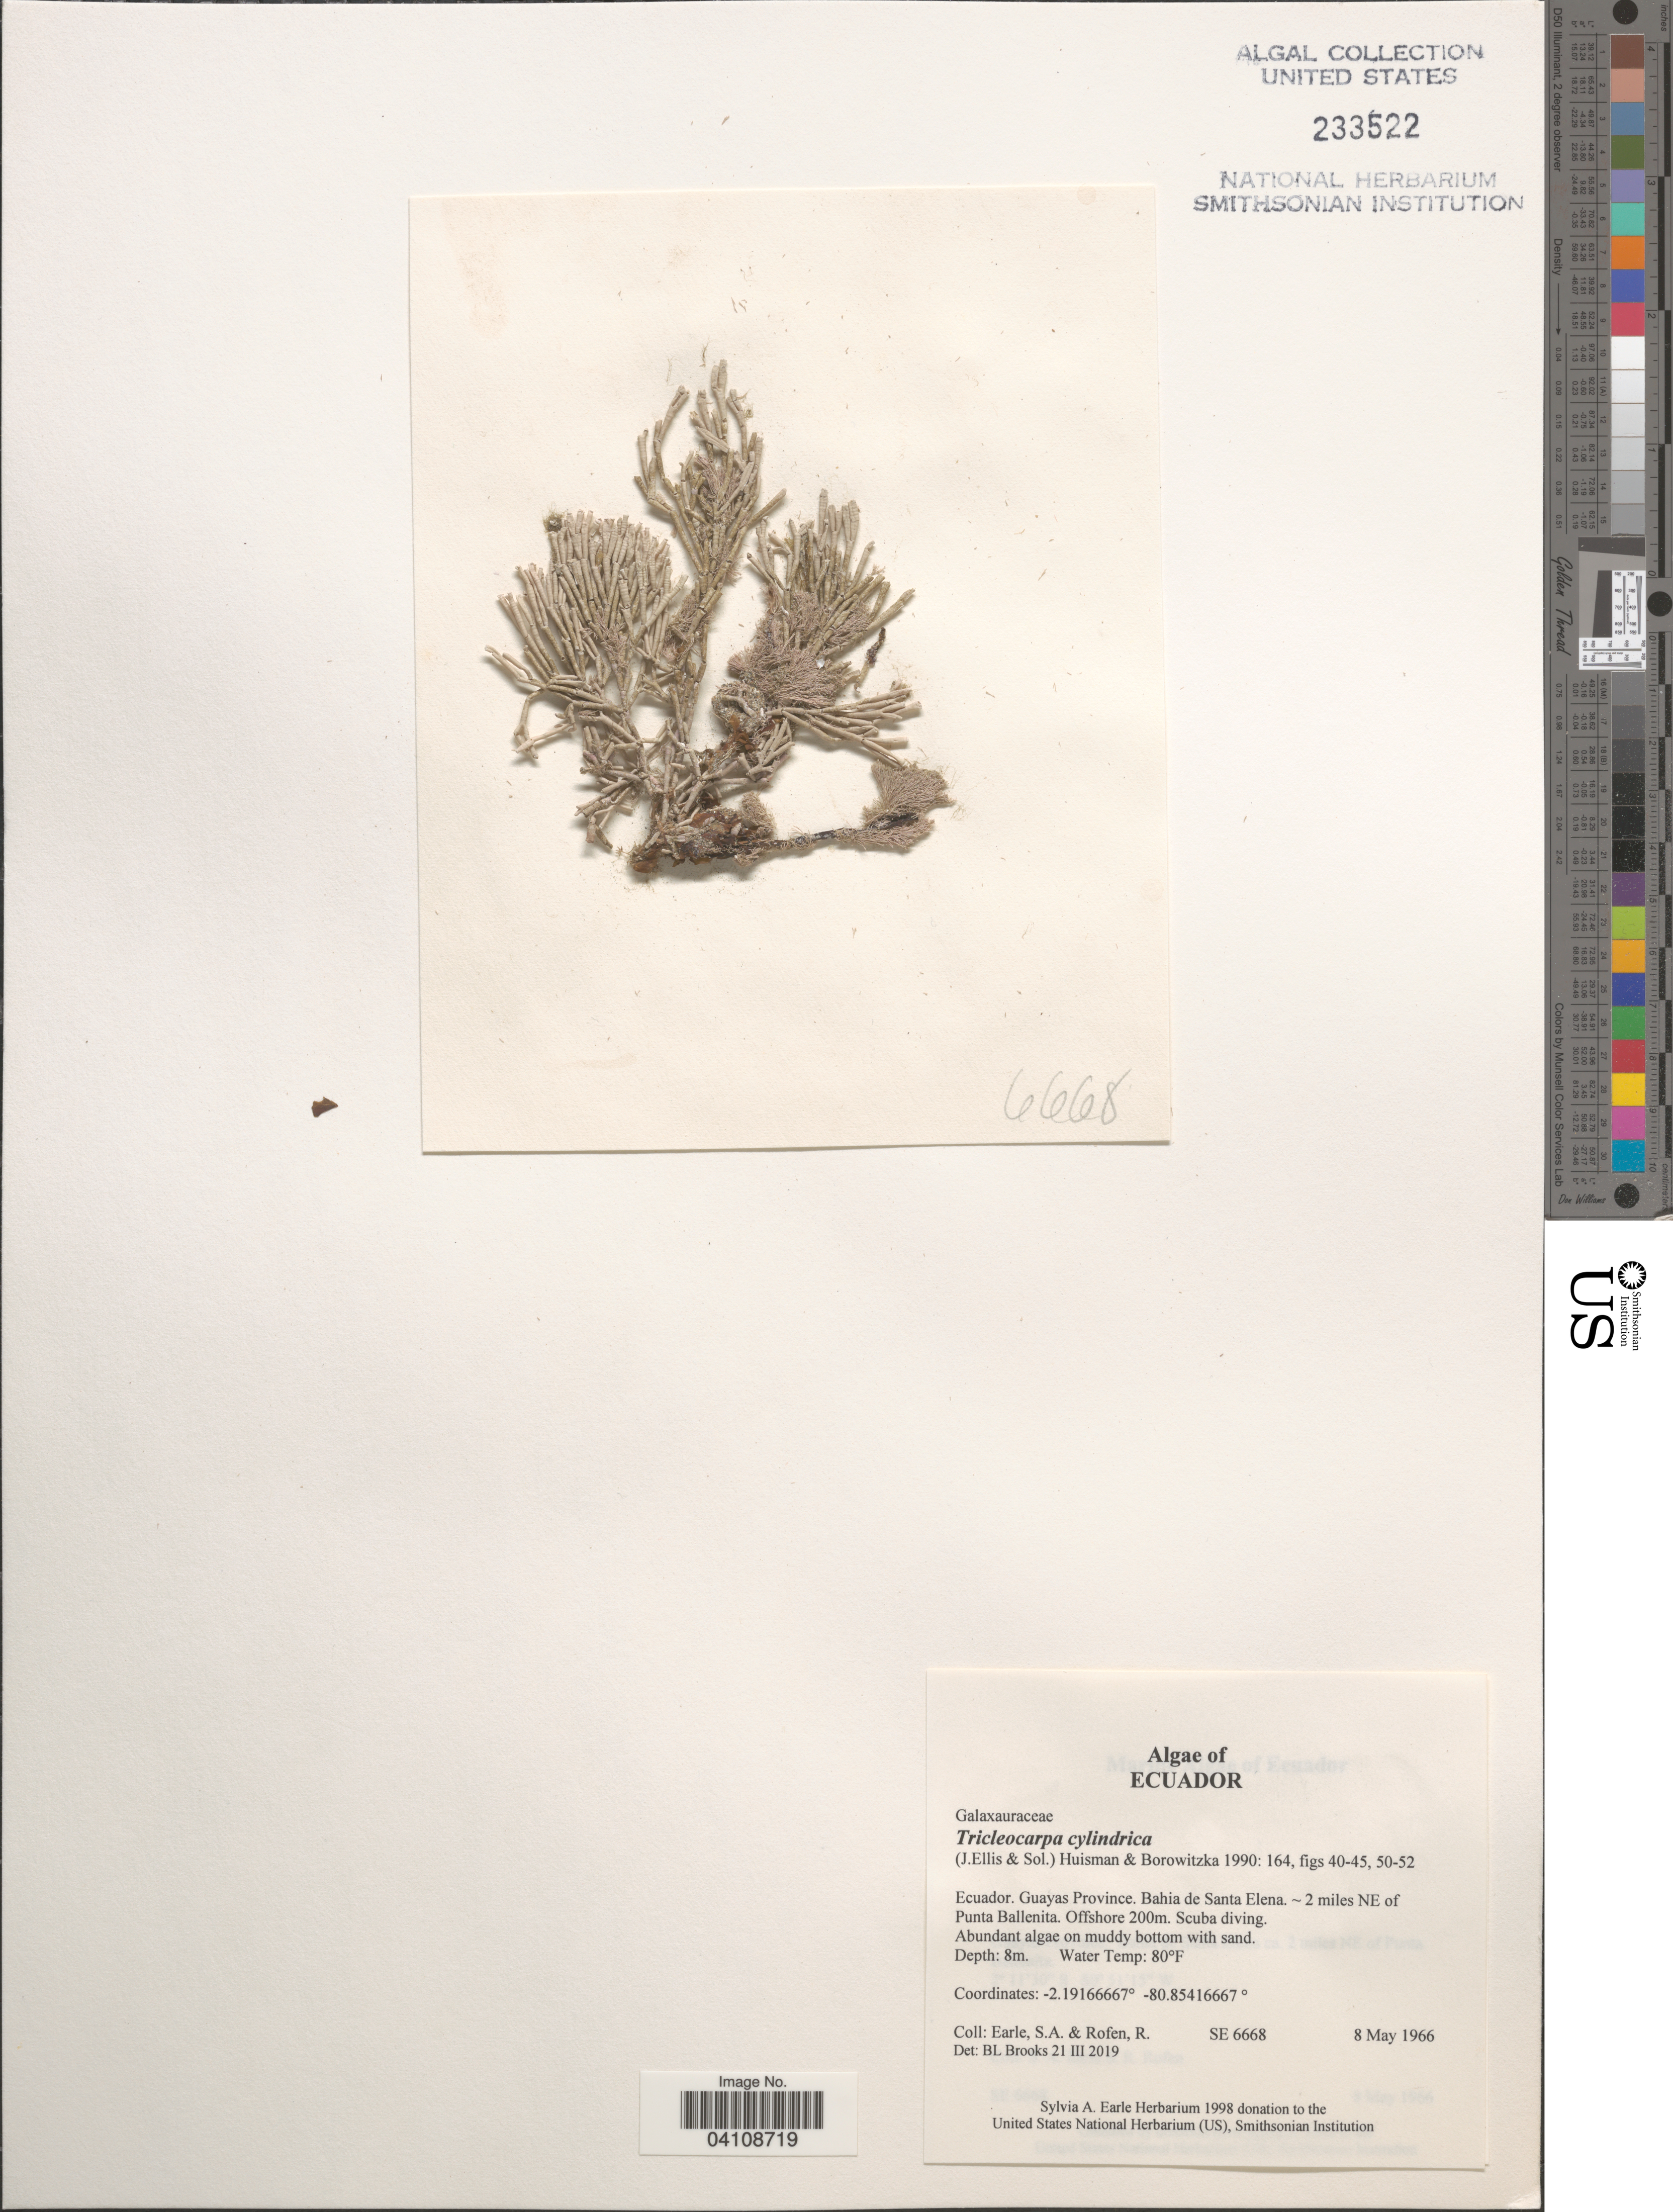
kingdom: Plantae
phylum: Rhodophyta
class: Florideophyceae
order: Nemaliales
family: Galaxauraceae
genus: Tricleocarpa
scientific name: Tricleocarpa cylindrica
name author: (Ellis & Sol.) Huisman & Borowitzka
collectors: S. A. Earle & R. Rofen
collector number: SE6668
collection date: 1966-05-08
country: Ecuador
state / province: Guayas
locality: Bahia de Santa Elena ~ 2 miles NE of Punta Ballenita. Offshore 200m.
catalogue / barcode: US 233522